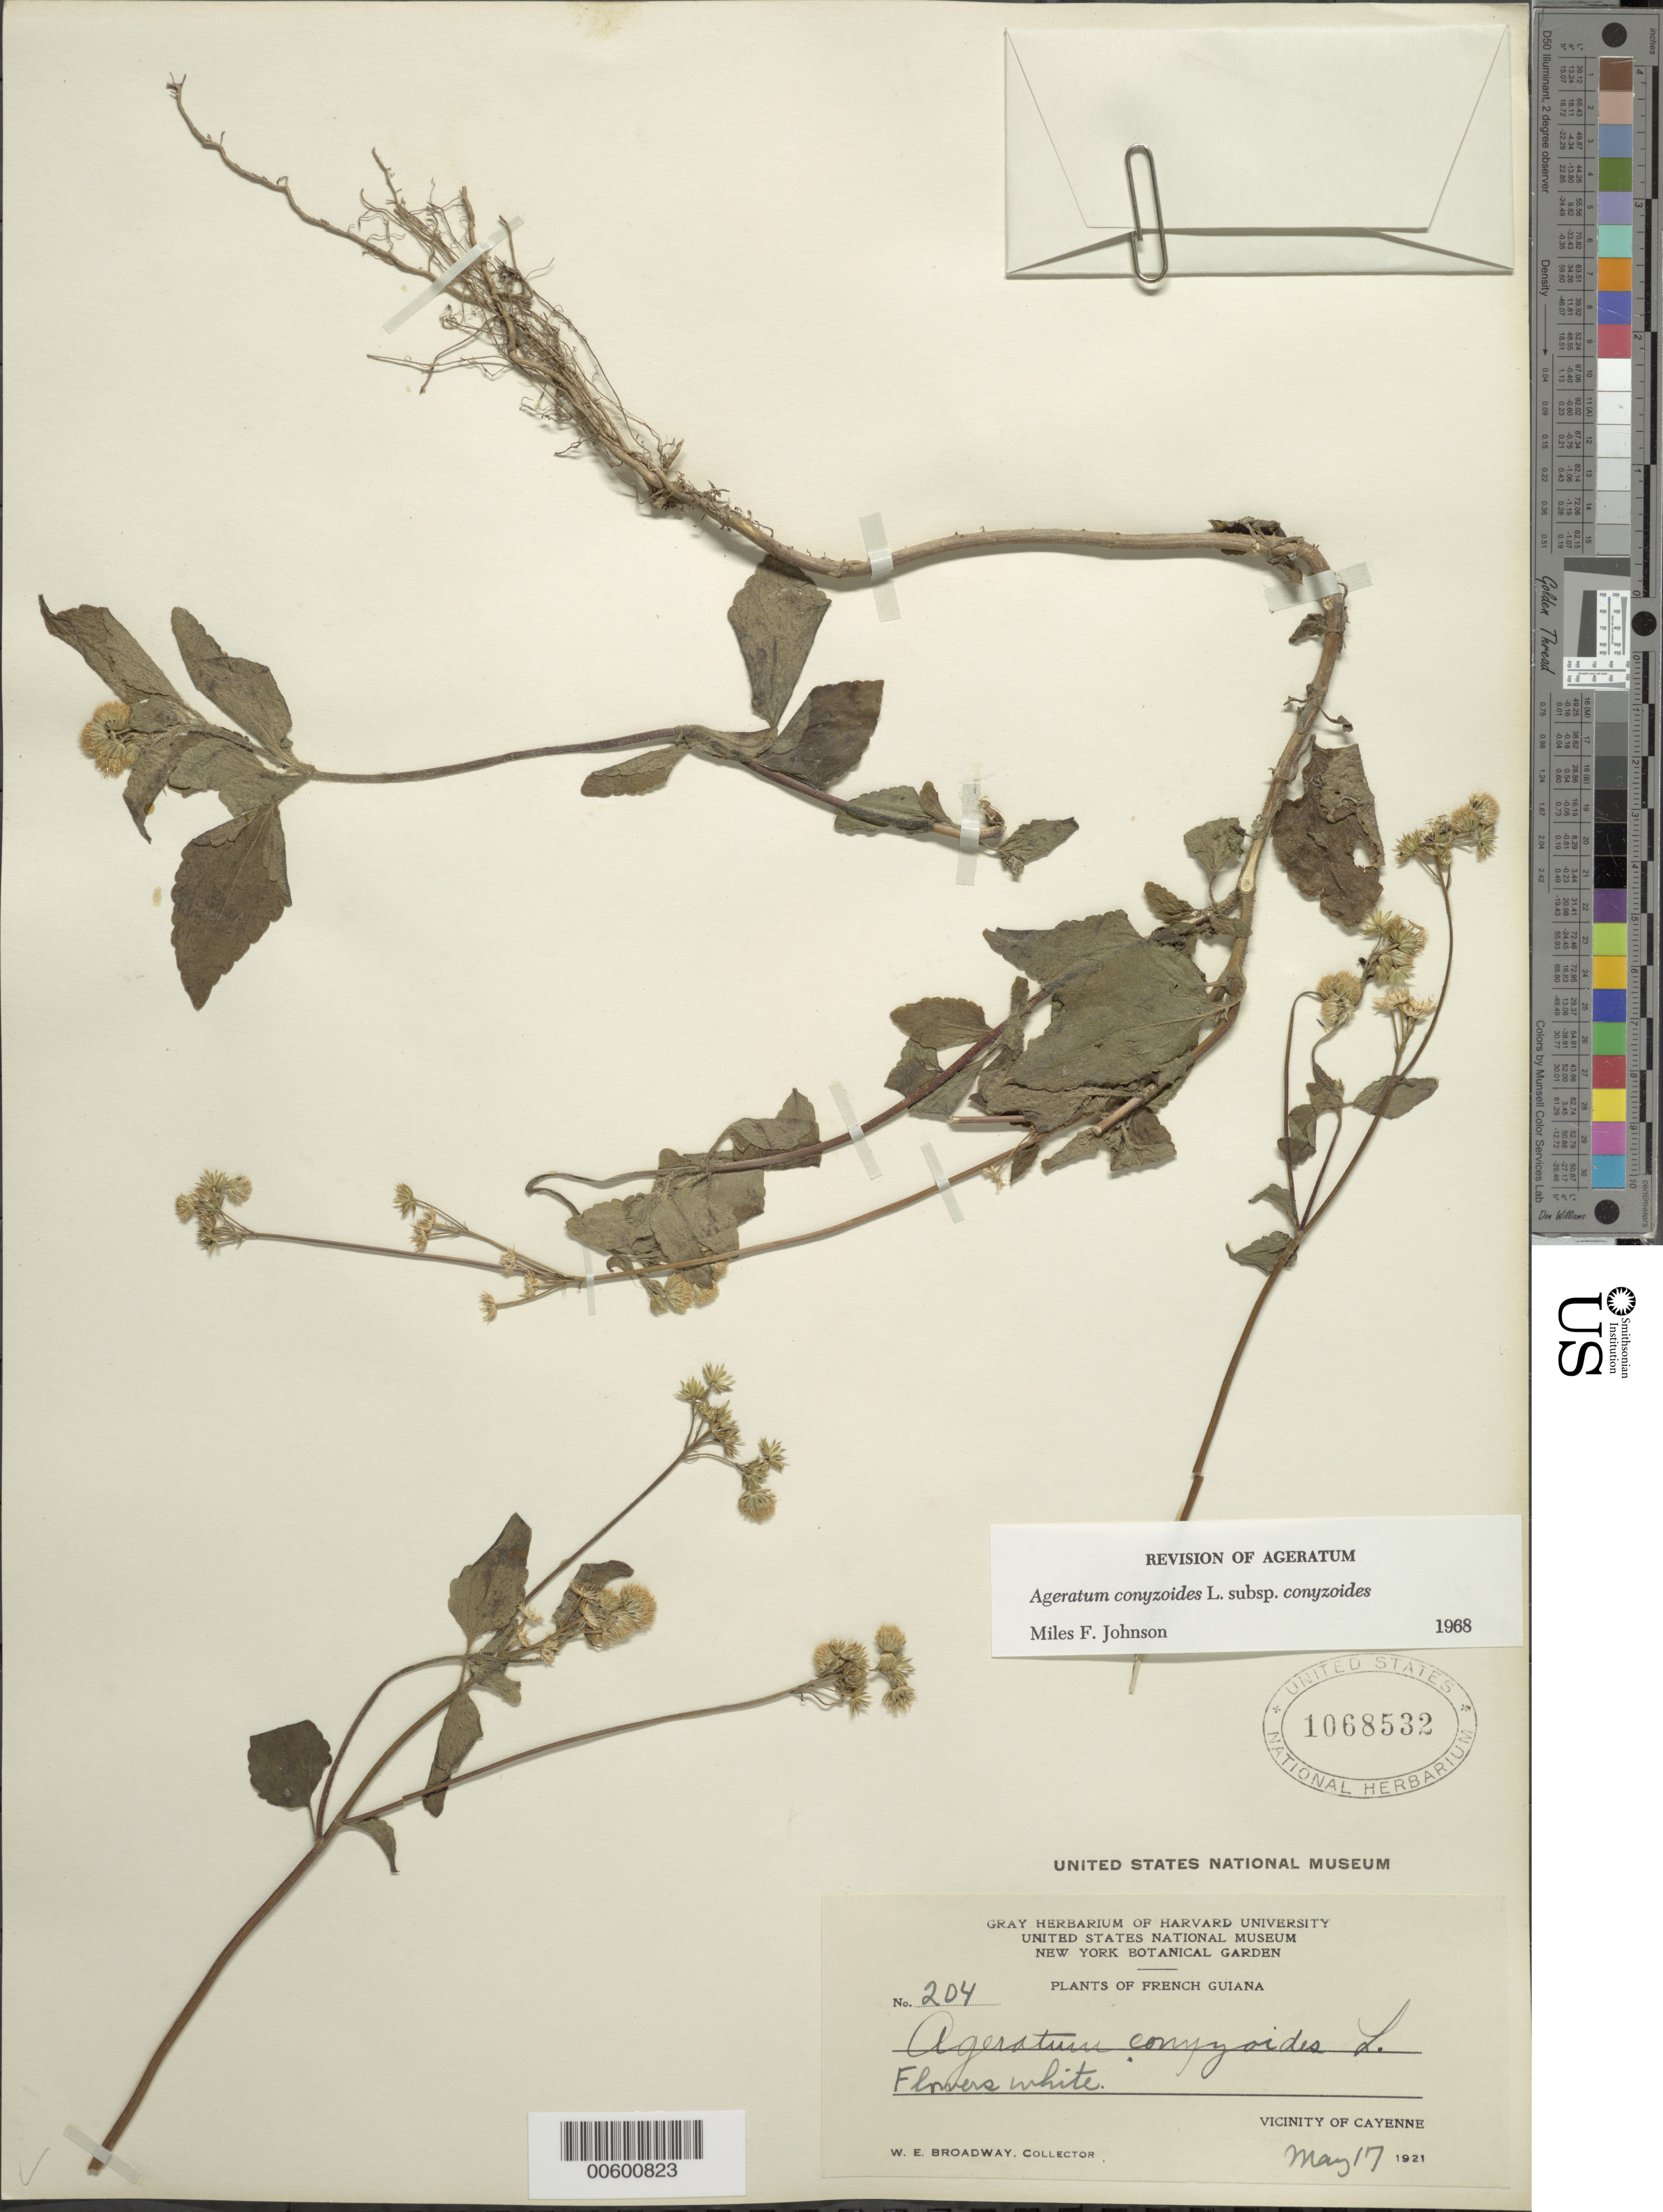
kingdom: Plantae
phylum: Tracheophyta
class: Magnoliopsida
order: Asterales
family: Asteraceae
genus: Ageratum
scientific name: Ageratum conyzoides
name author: L.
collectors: W. E. Broadway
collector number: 204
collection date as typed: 17-May-21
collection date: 1921-05-17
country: French Guiana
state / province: Cayenne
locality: Cayenne, vic.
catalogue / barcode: US 1068532